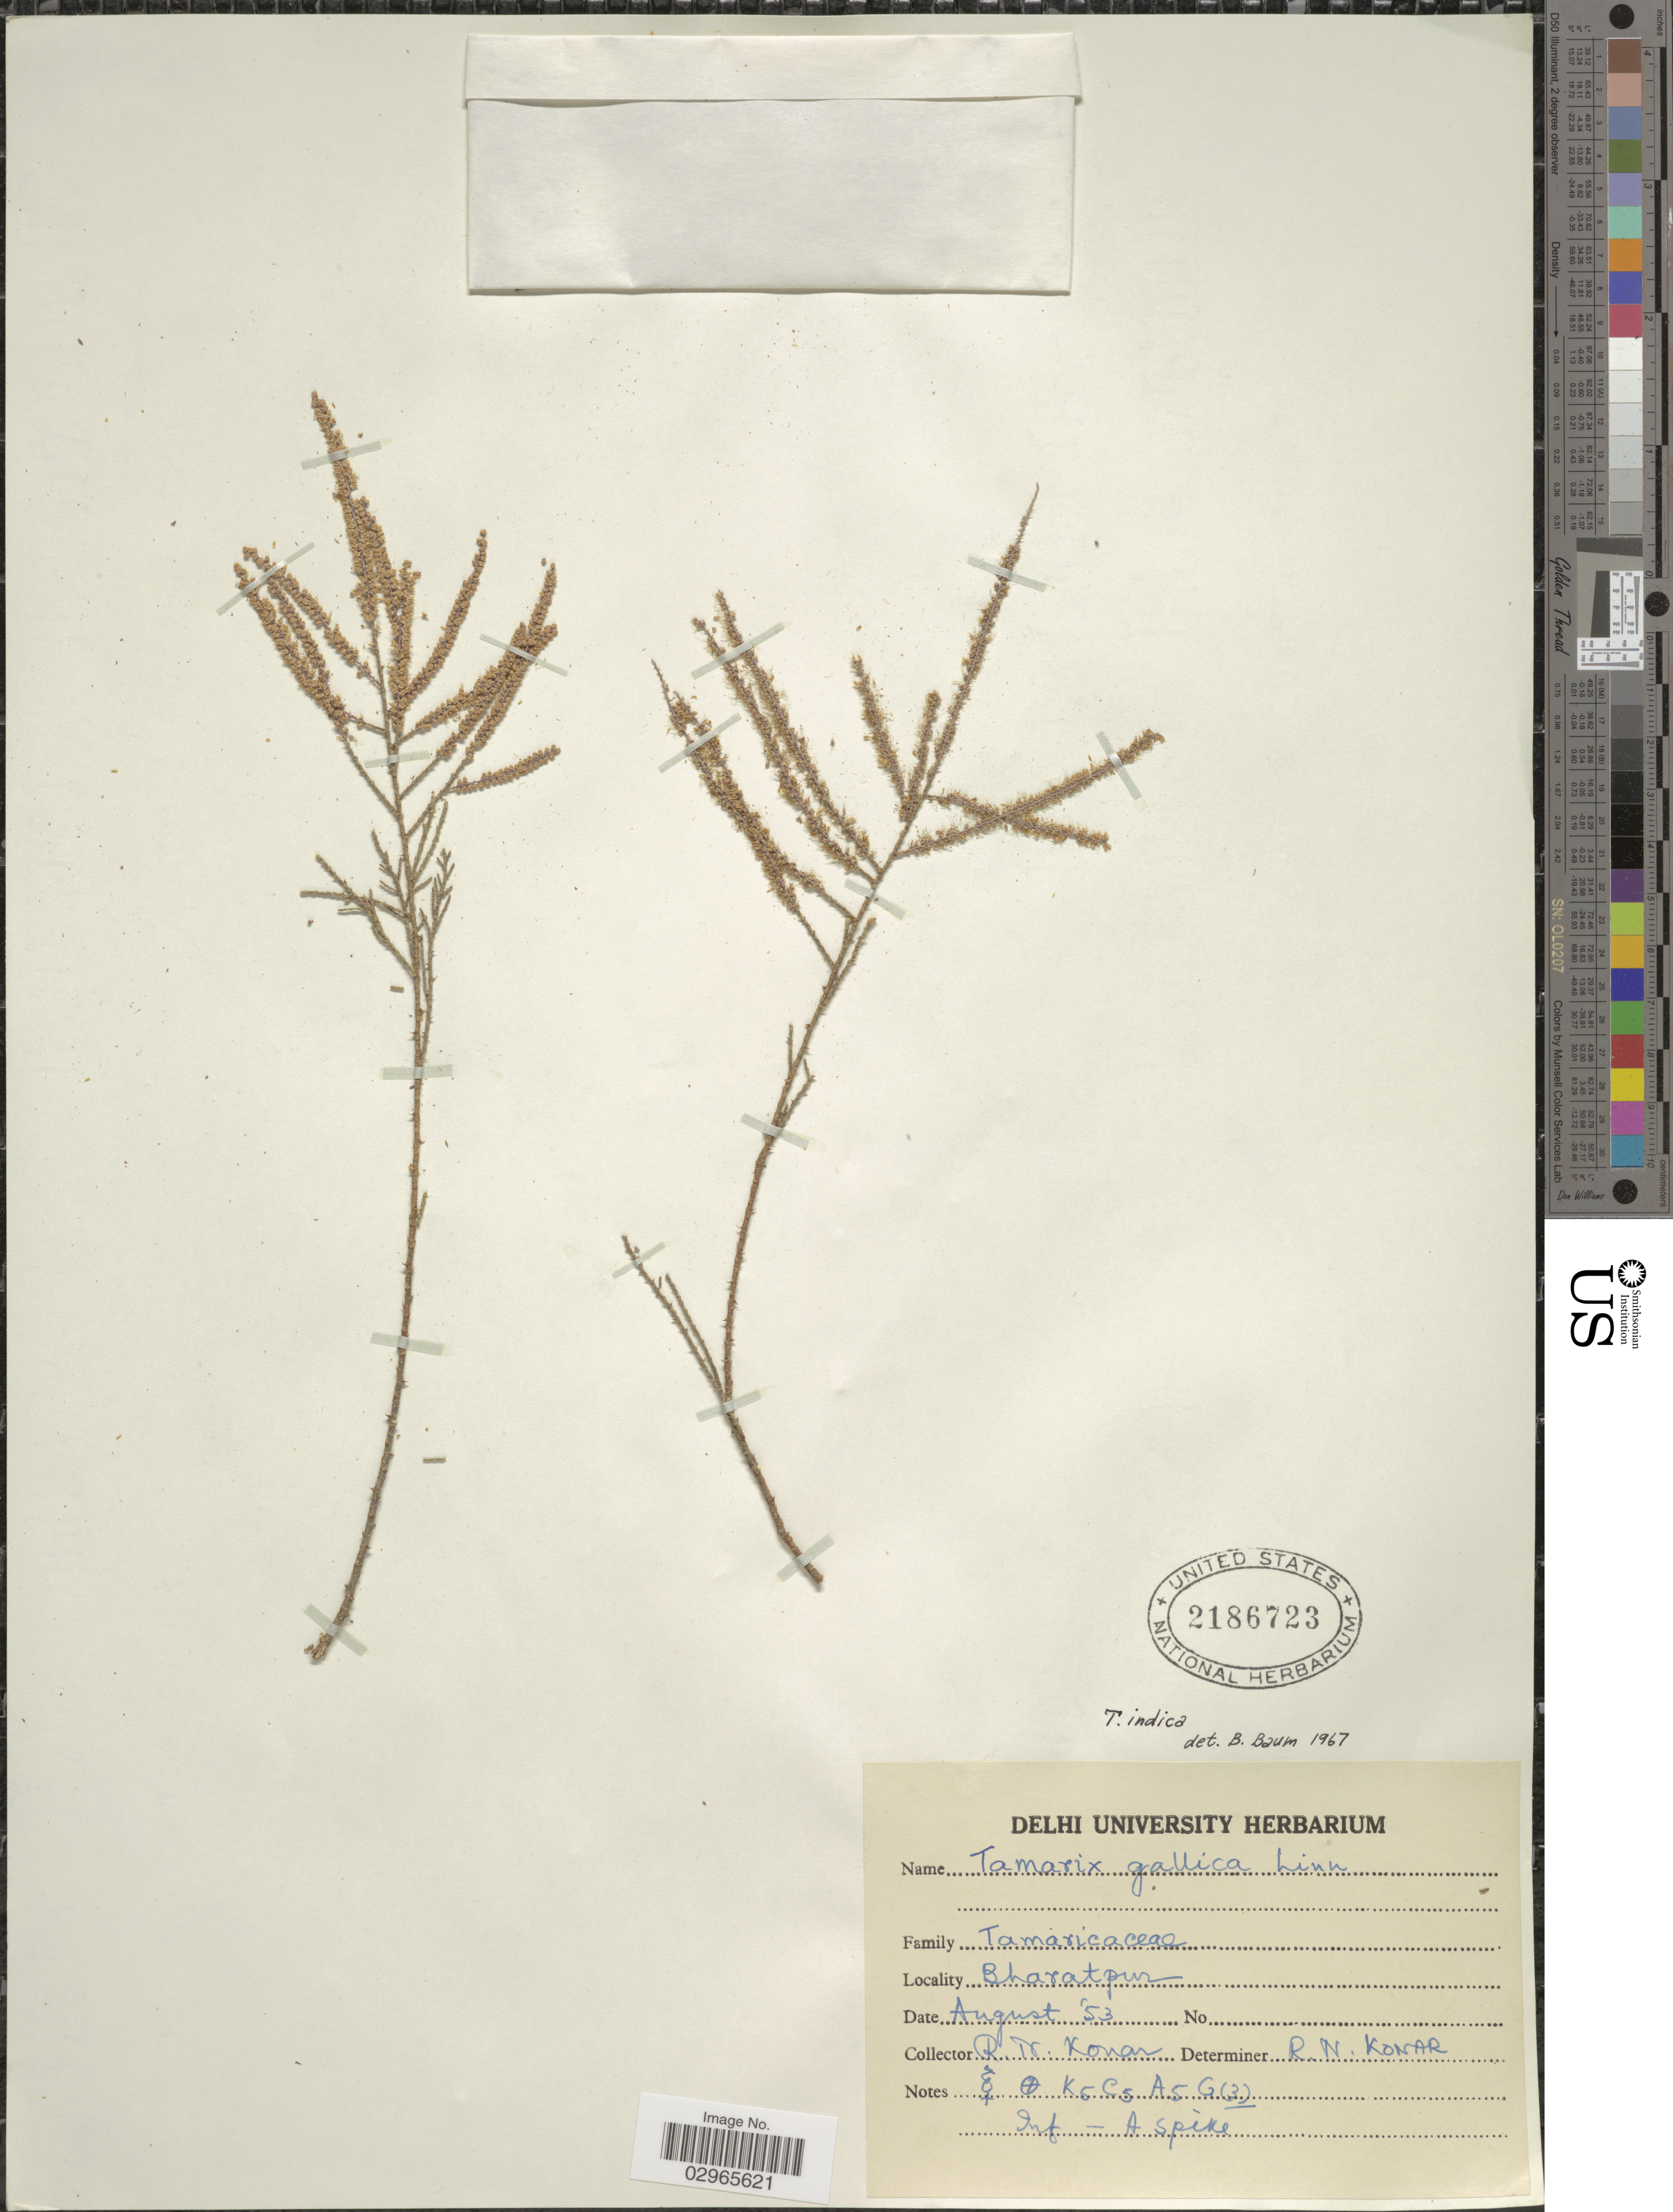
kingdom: Plantae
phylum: Tracheophyta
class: Magnoliopsida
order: Caryophyllales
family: Tamaricaceae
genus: Tamarix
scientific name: Tamarix indica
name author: Willd.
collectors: R. Konar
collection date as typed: Transcribed d/m/y: /8/53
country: India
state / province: Delhi, Capital Territory of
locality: Bharatpur.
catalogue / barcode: US 2186723